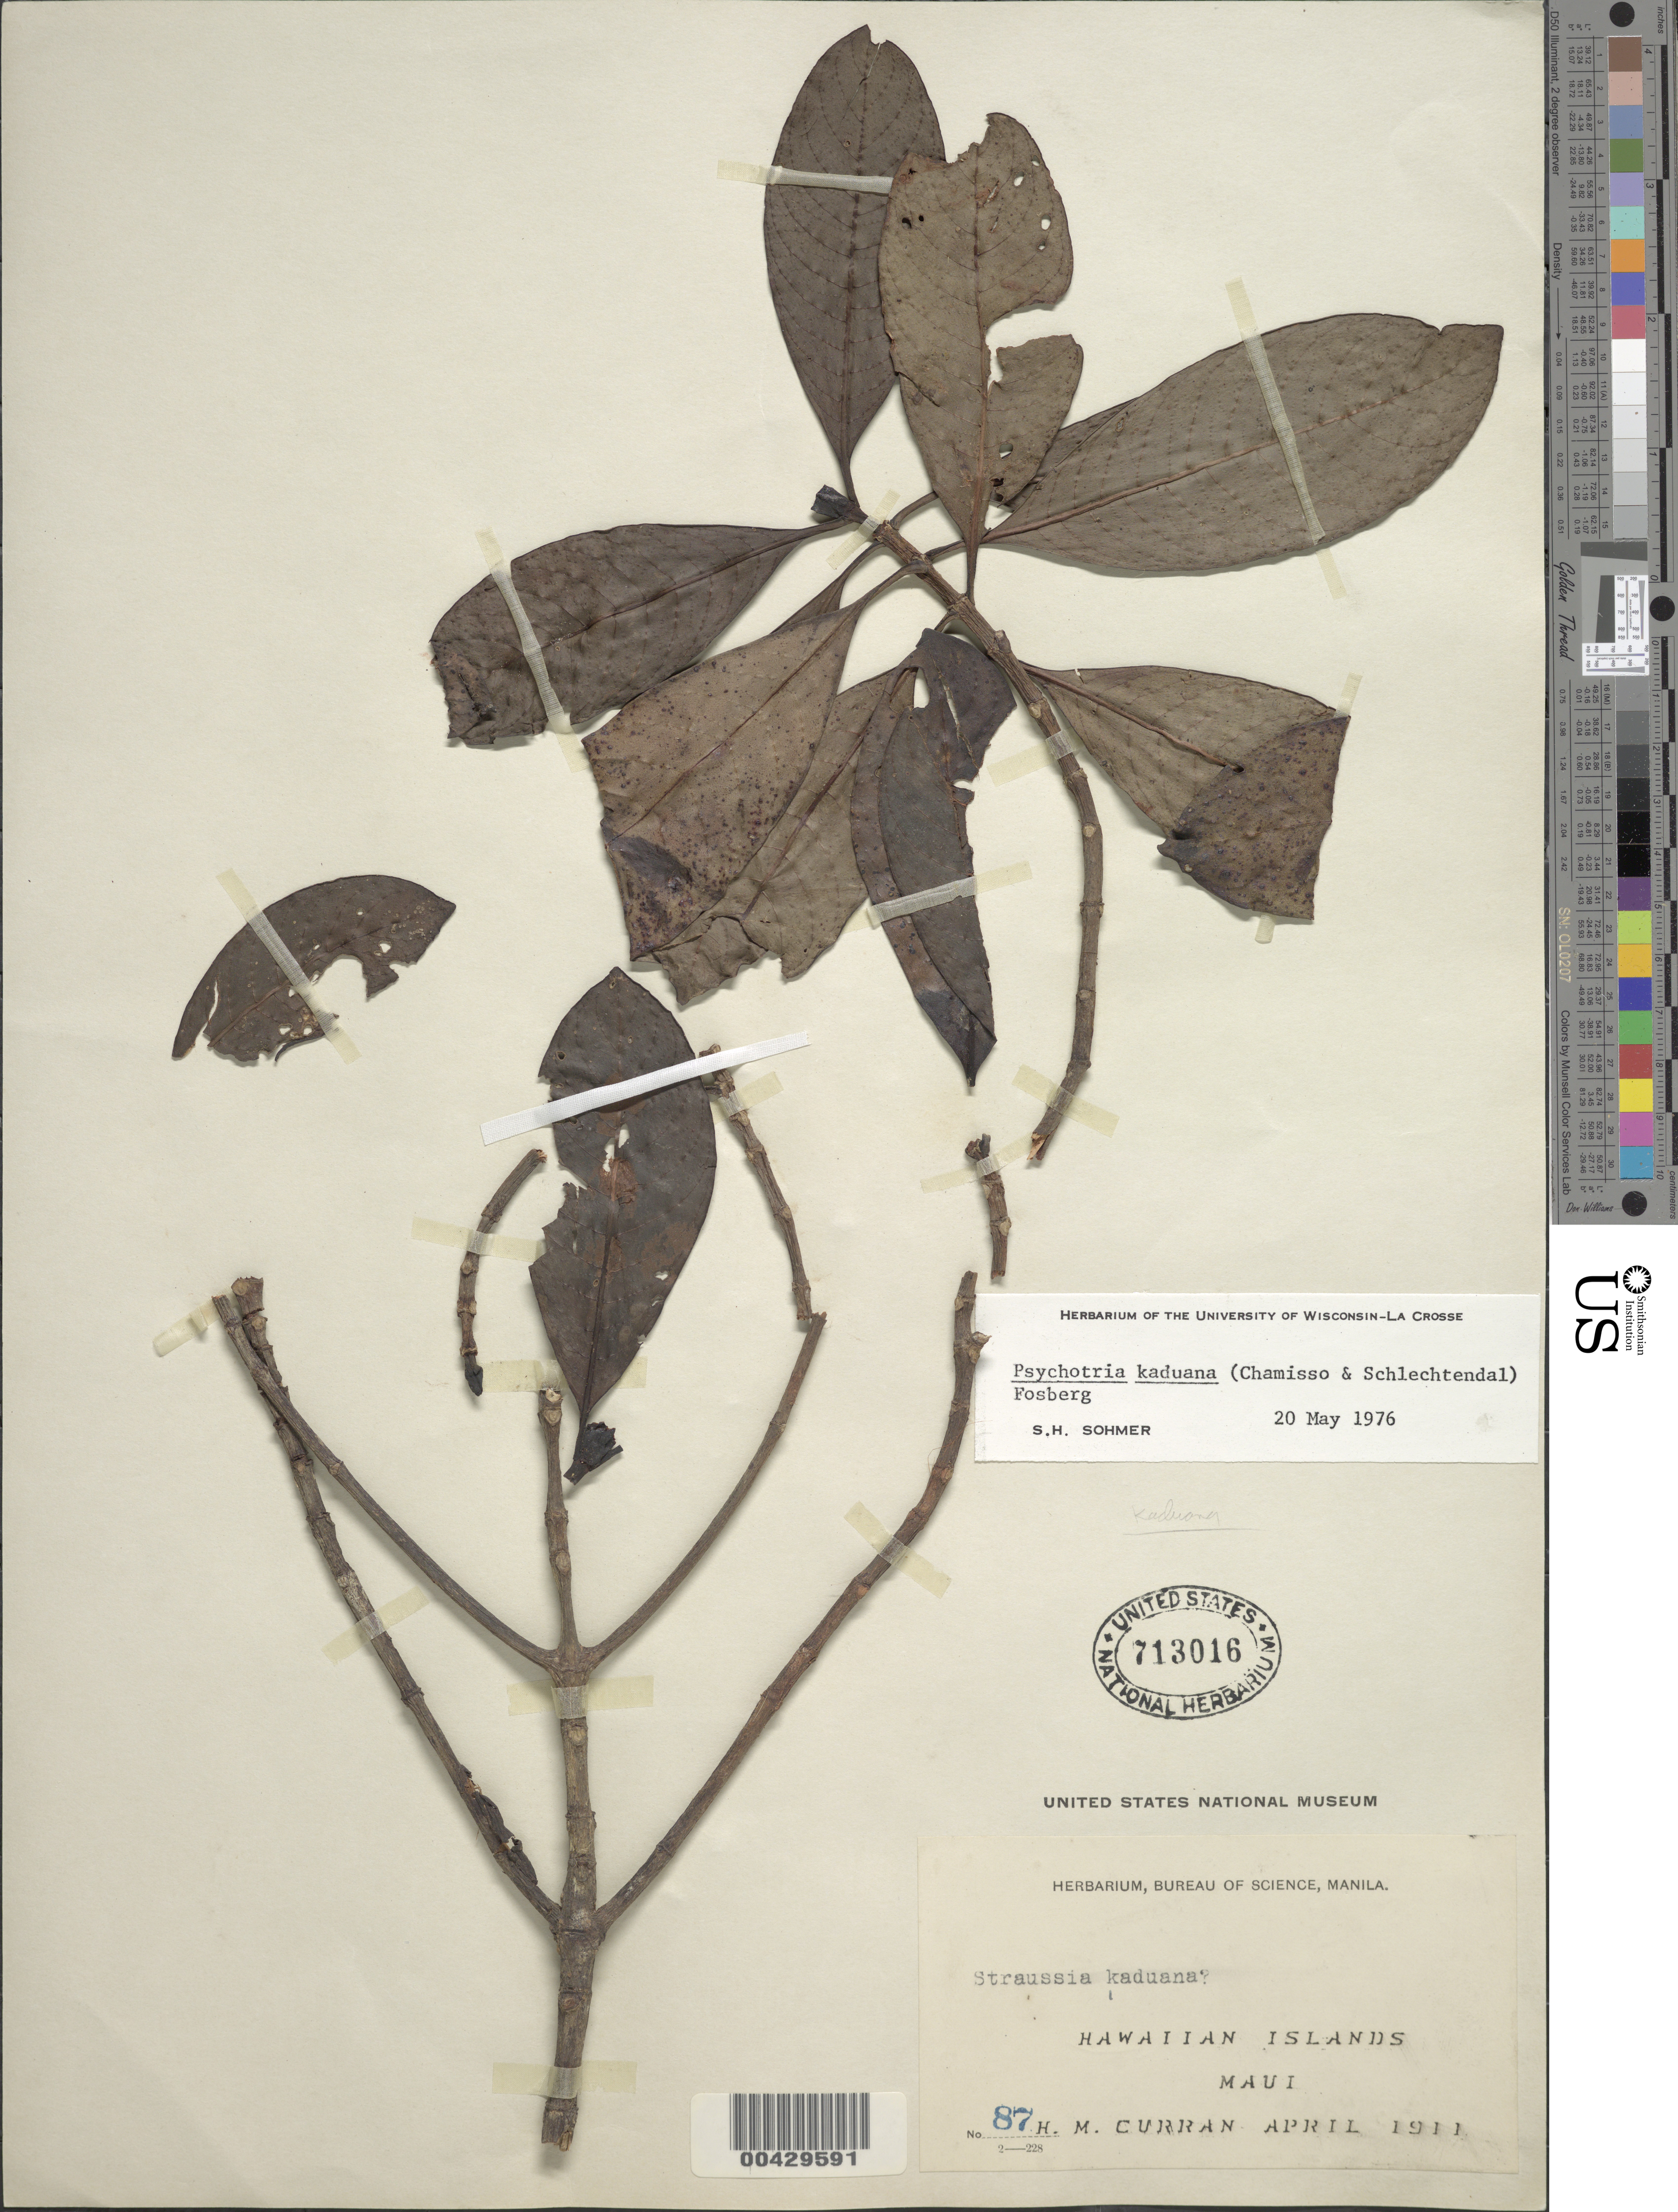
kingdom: Plantae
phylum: Tracheophyta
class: Magnoliopsida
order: Gentianales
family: Rubiaceae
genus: Psychotria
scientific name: Psychotria kaduana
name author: (Cham. & Schltdl.) Fosberg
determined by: Sohmer, S. H.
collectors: H. M. Curran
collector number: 87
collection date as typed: Apr 1911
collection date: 1911-04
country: United States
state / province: Hawaii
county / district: Kauai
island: Kaua'i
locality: Hawaiian Islands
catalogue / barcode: US 713016